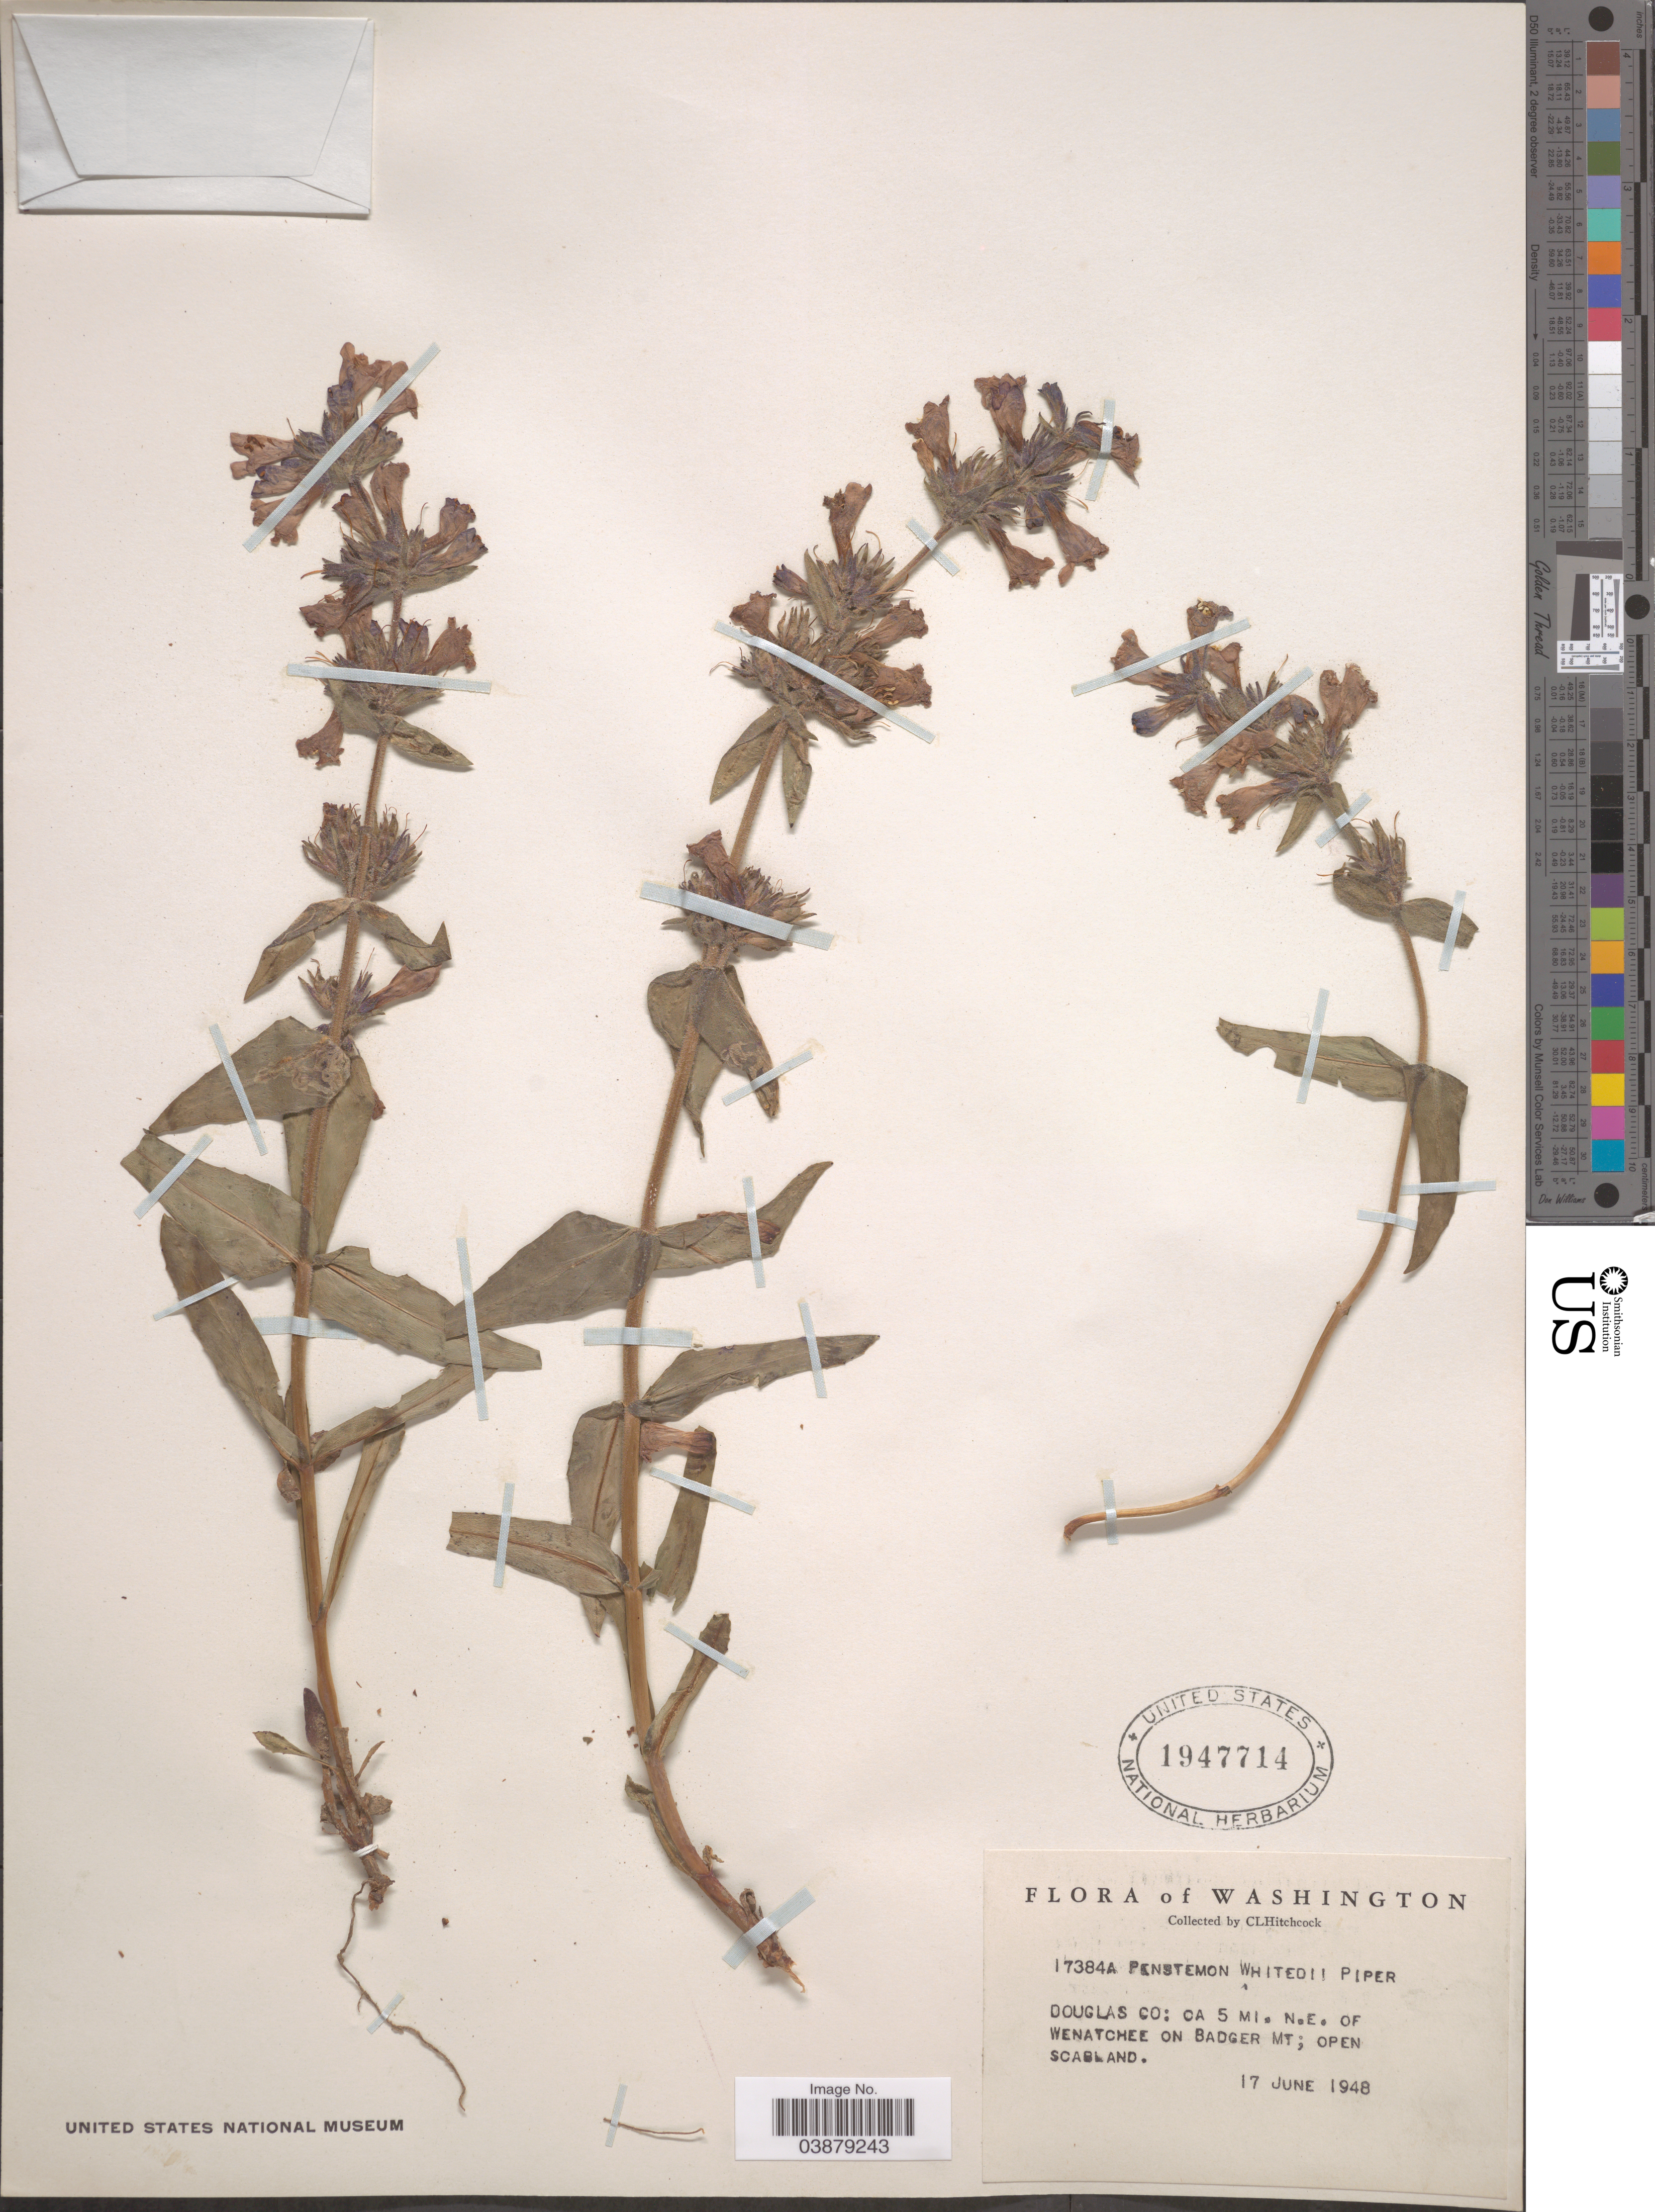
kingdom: Plantae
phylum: Tracheophyta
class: Magnoliopsida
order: Lamiales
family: Plantaginaceae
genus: Penstemon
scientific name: Penstemon whitedii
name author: Piper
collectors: C. L. Hitchcock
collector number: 17384A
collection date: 1948-06-17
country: United States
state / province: Washington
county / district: Douglas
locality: Douglas Co: ca 5 mi. N. E. of Wenatchee on Badger Mt.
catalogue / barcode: US 1947714